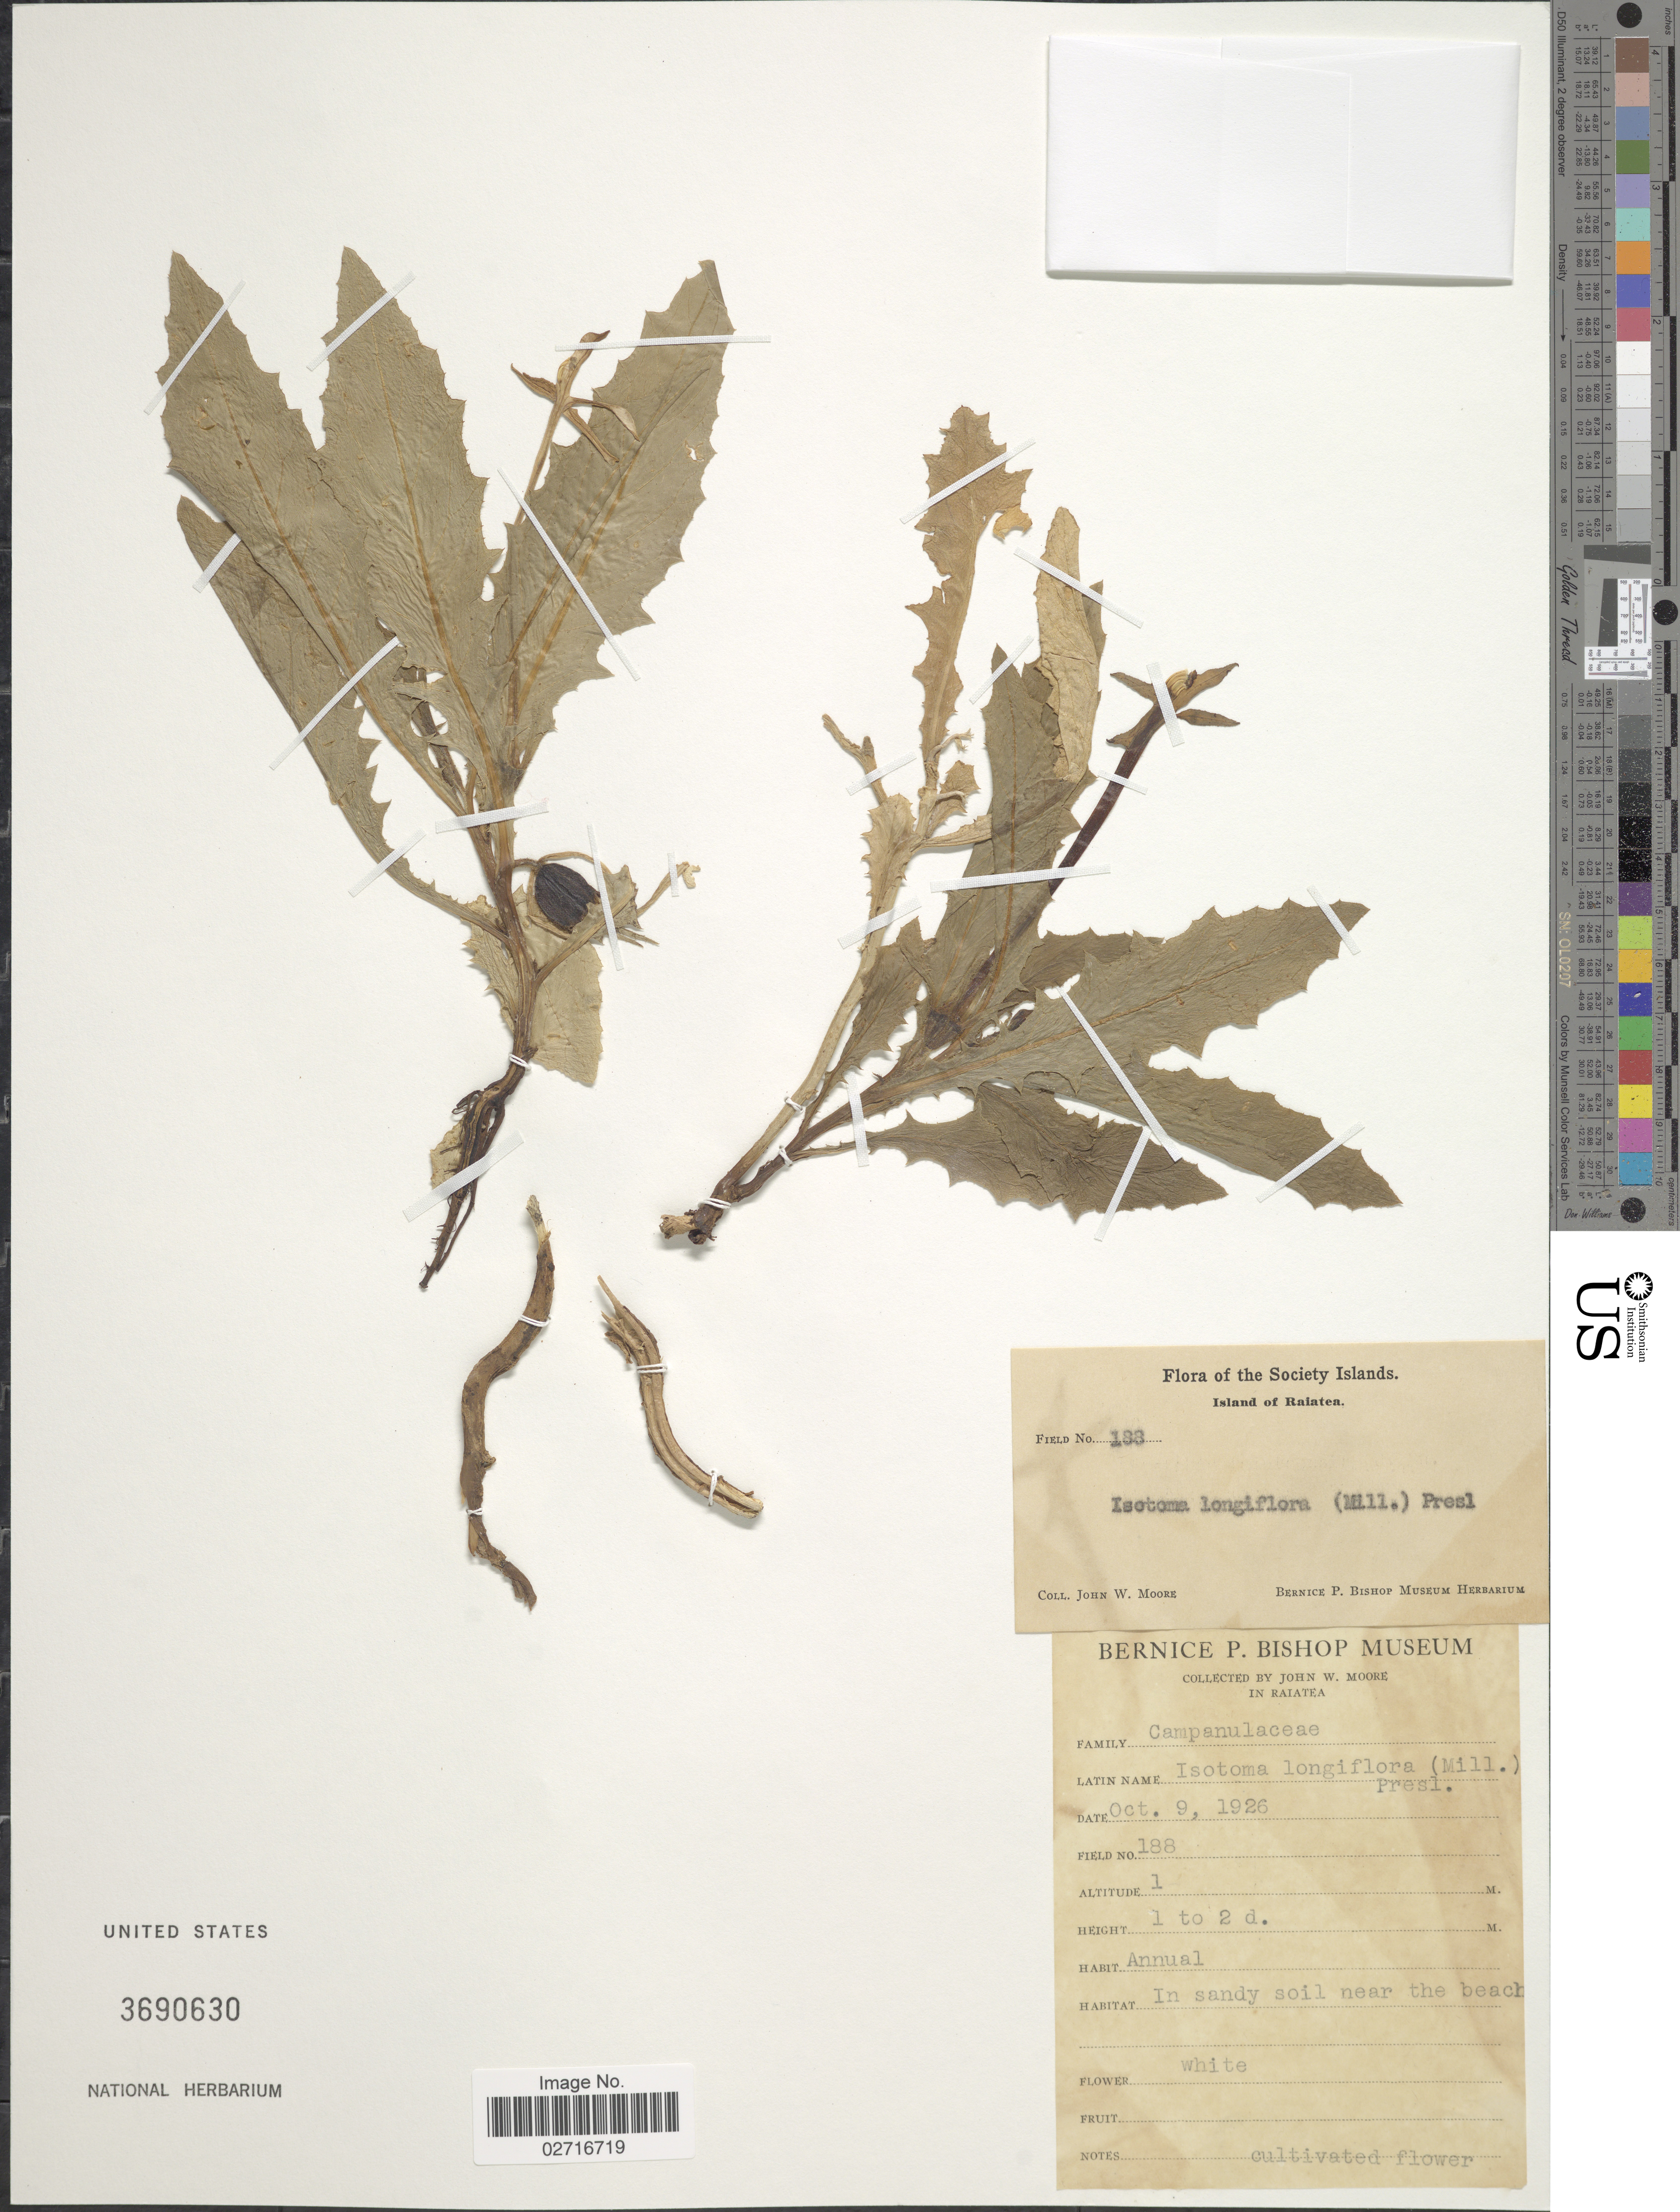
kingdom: Plantae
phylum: Tracheophyta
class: Magnoliopsida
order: Asterales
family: Campanulaceae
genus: Hippobroma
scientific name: Hippobroma longiflora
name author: (L.) G. Don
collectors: J. Moore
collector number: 188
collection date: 1926-10-08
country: French Polynesia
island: Raiatea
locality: The Society Islands, Island of Raiatea, near the beach.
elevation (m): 1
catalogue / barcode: US 3690630